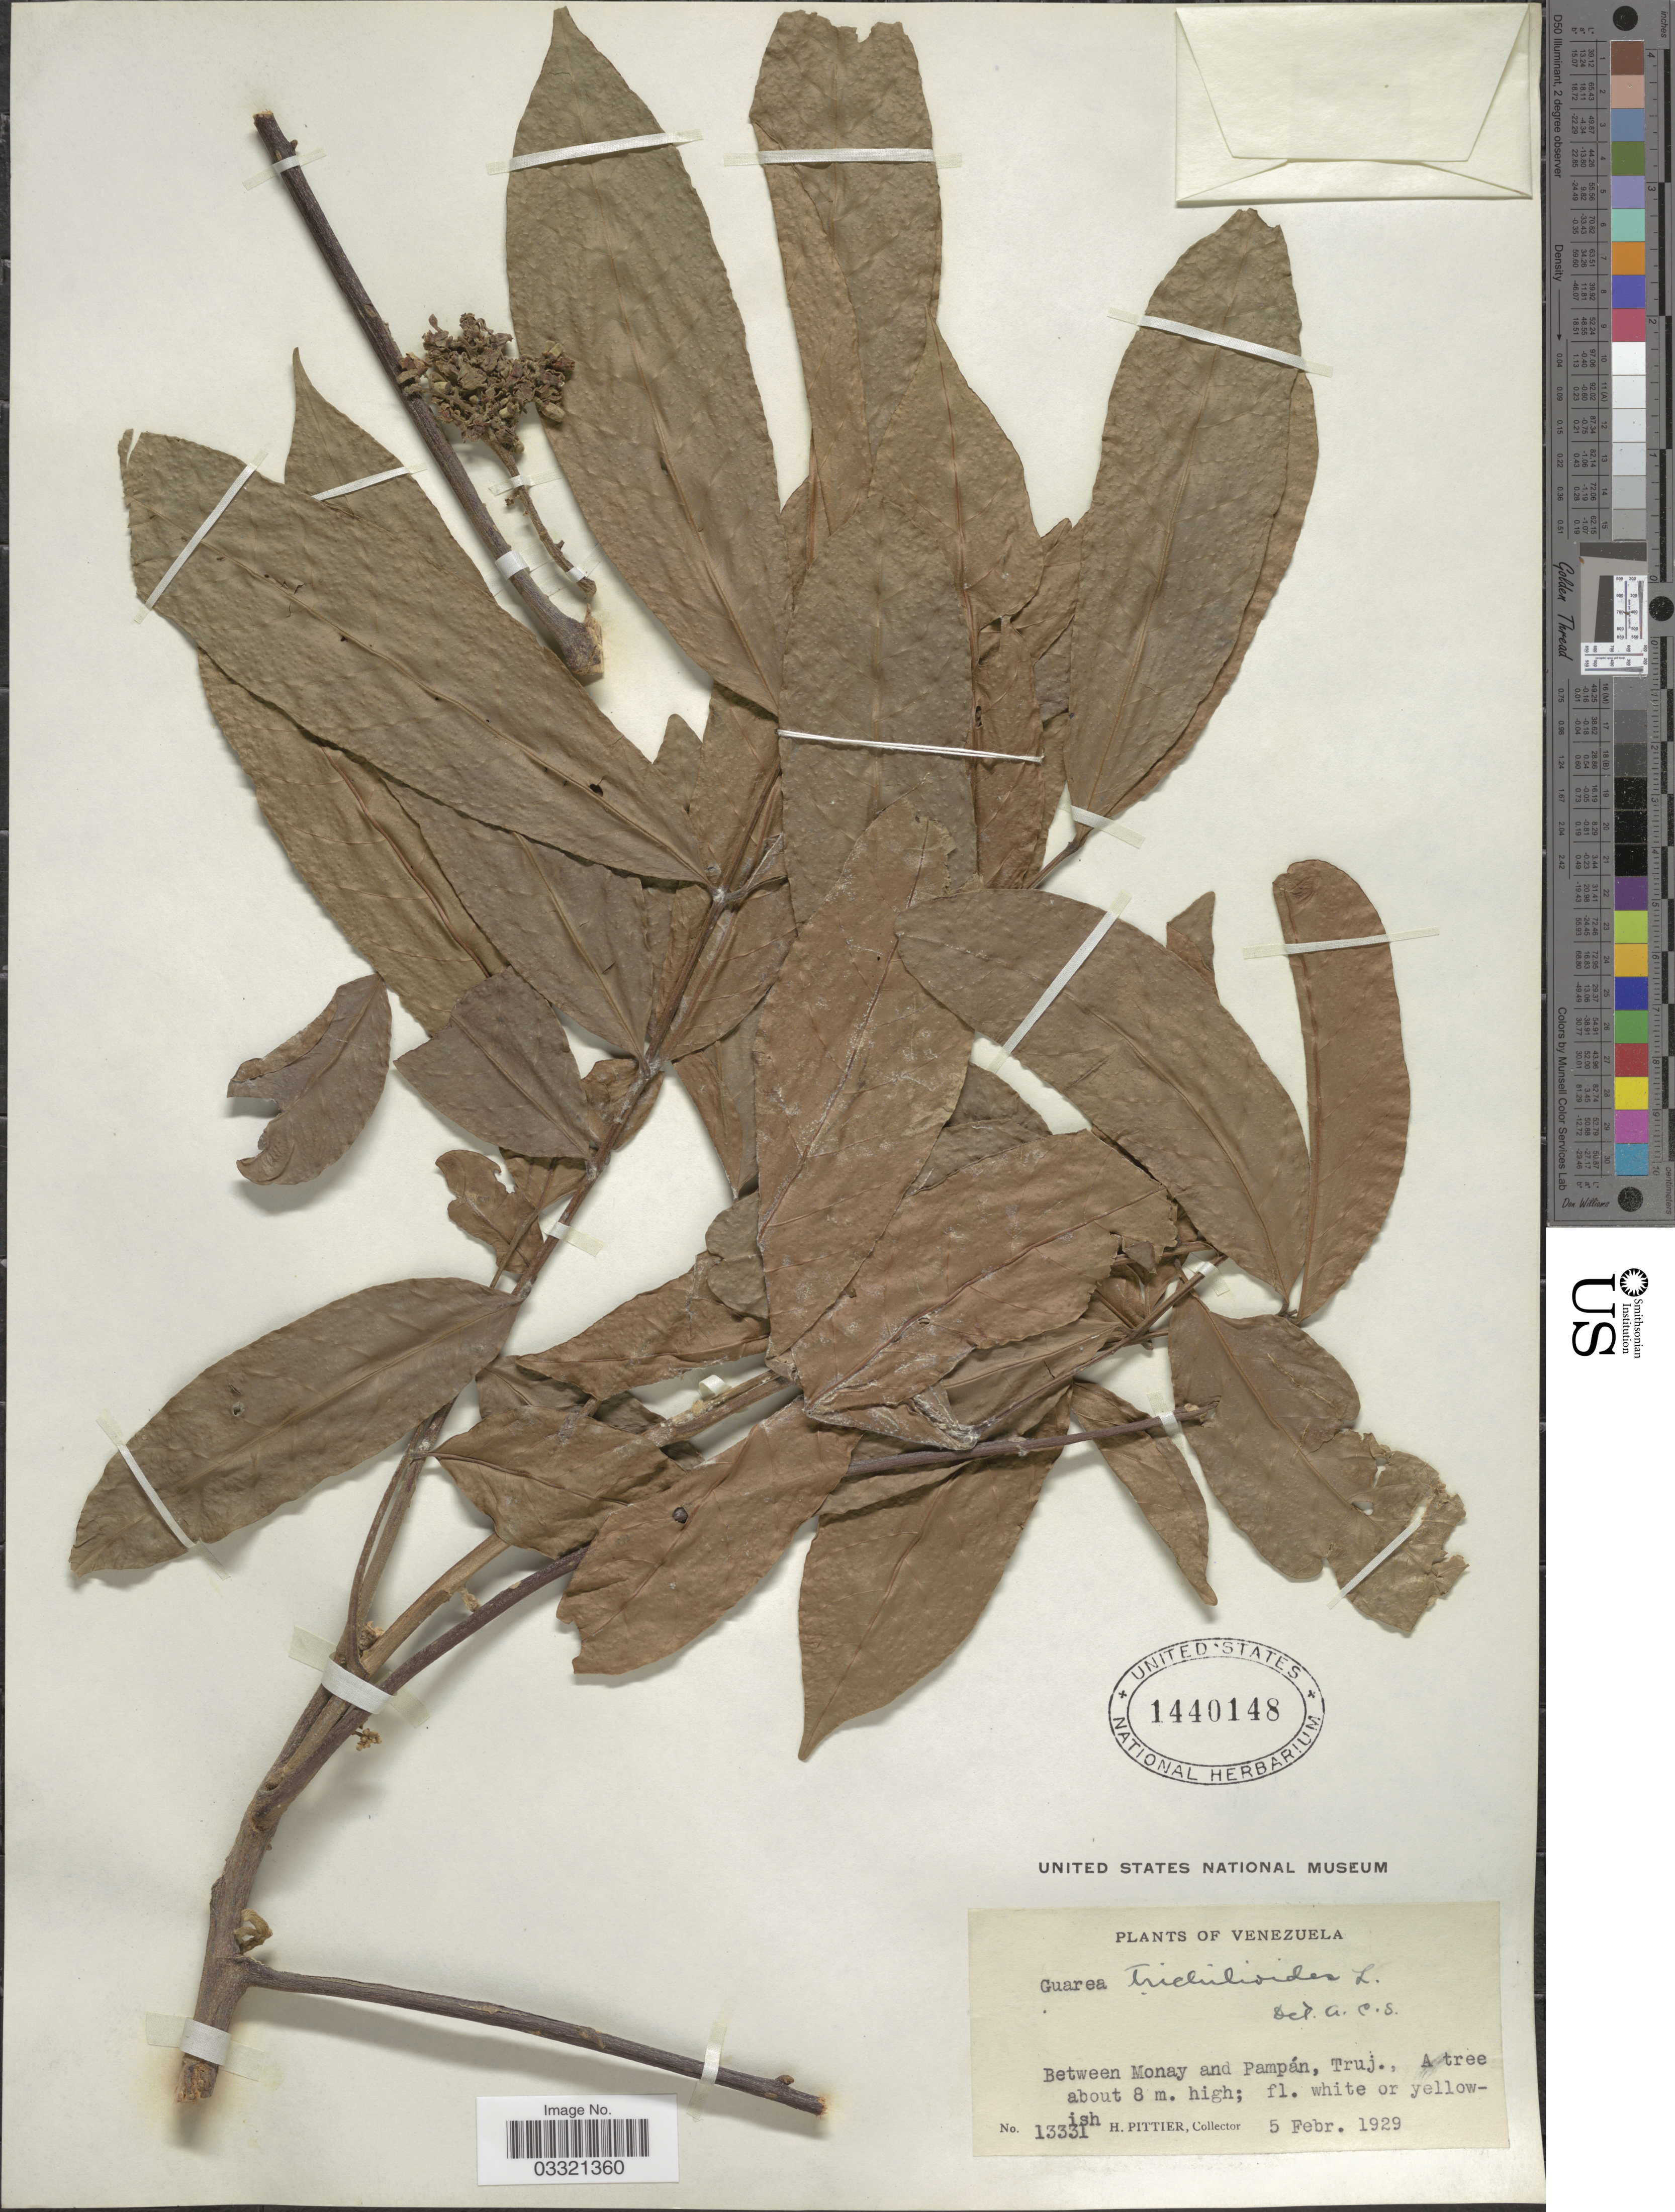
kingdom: Plantae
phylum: Tracheophyta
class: Magnoliopsida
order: Sapindales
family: Meliaceae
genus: Guarea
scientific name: Guarea guidonia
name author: (L.) Sleumer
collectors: H. F. Pittier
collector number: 13331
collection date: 1929-02-05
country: Venezuela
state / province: Trujillo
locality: Between Monay and Pampán.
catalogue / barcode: US 1440148